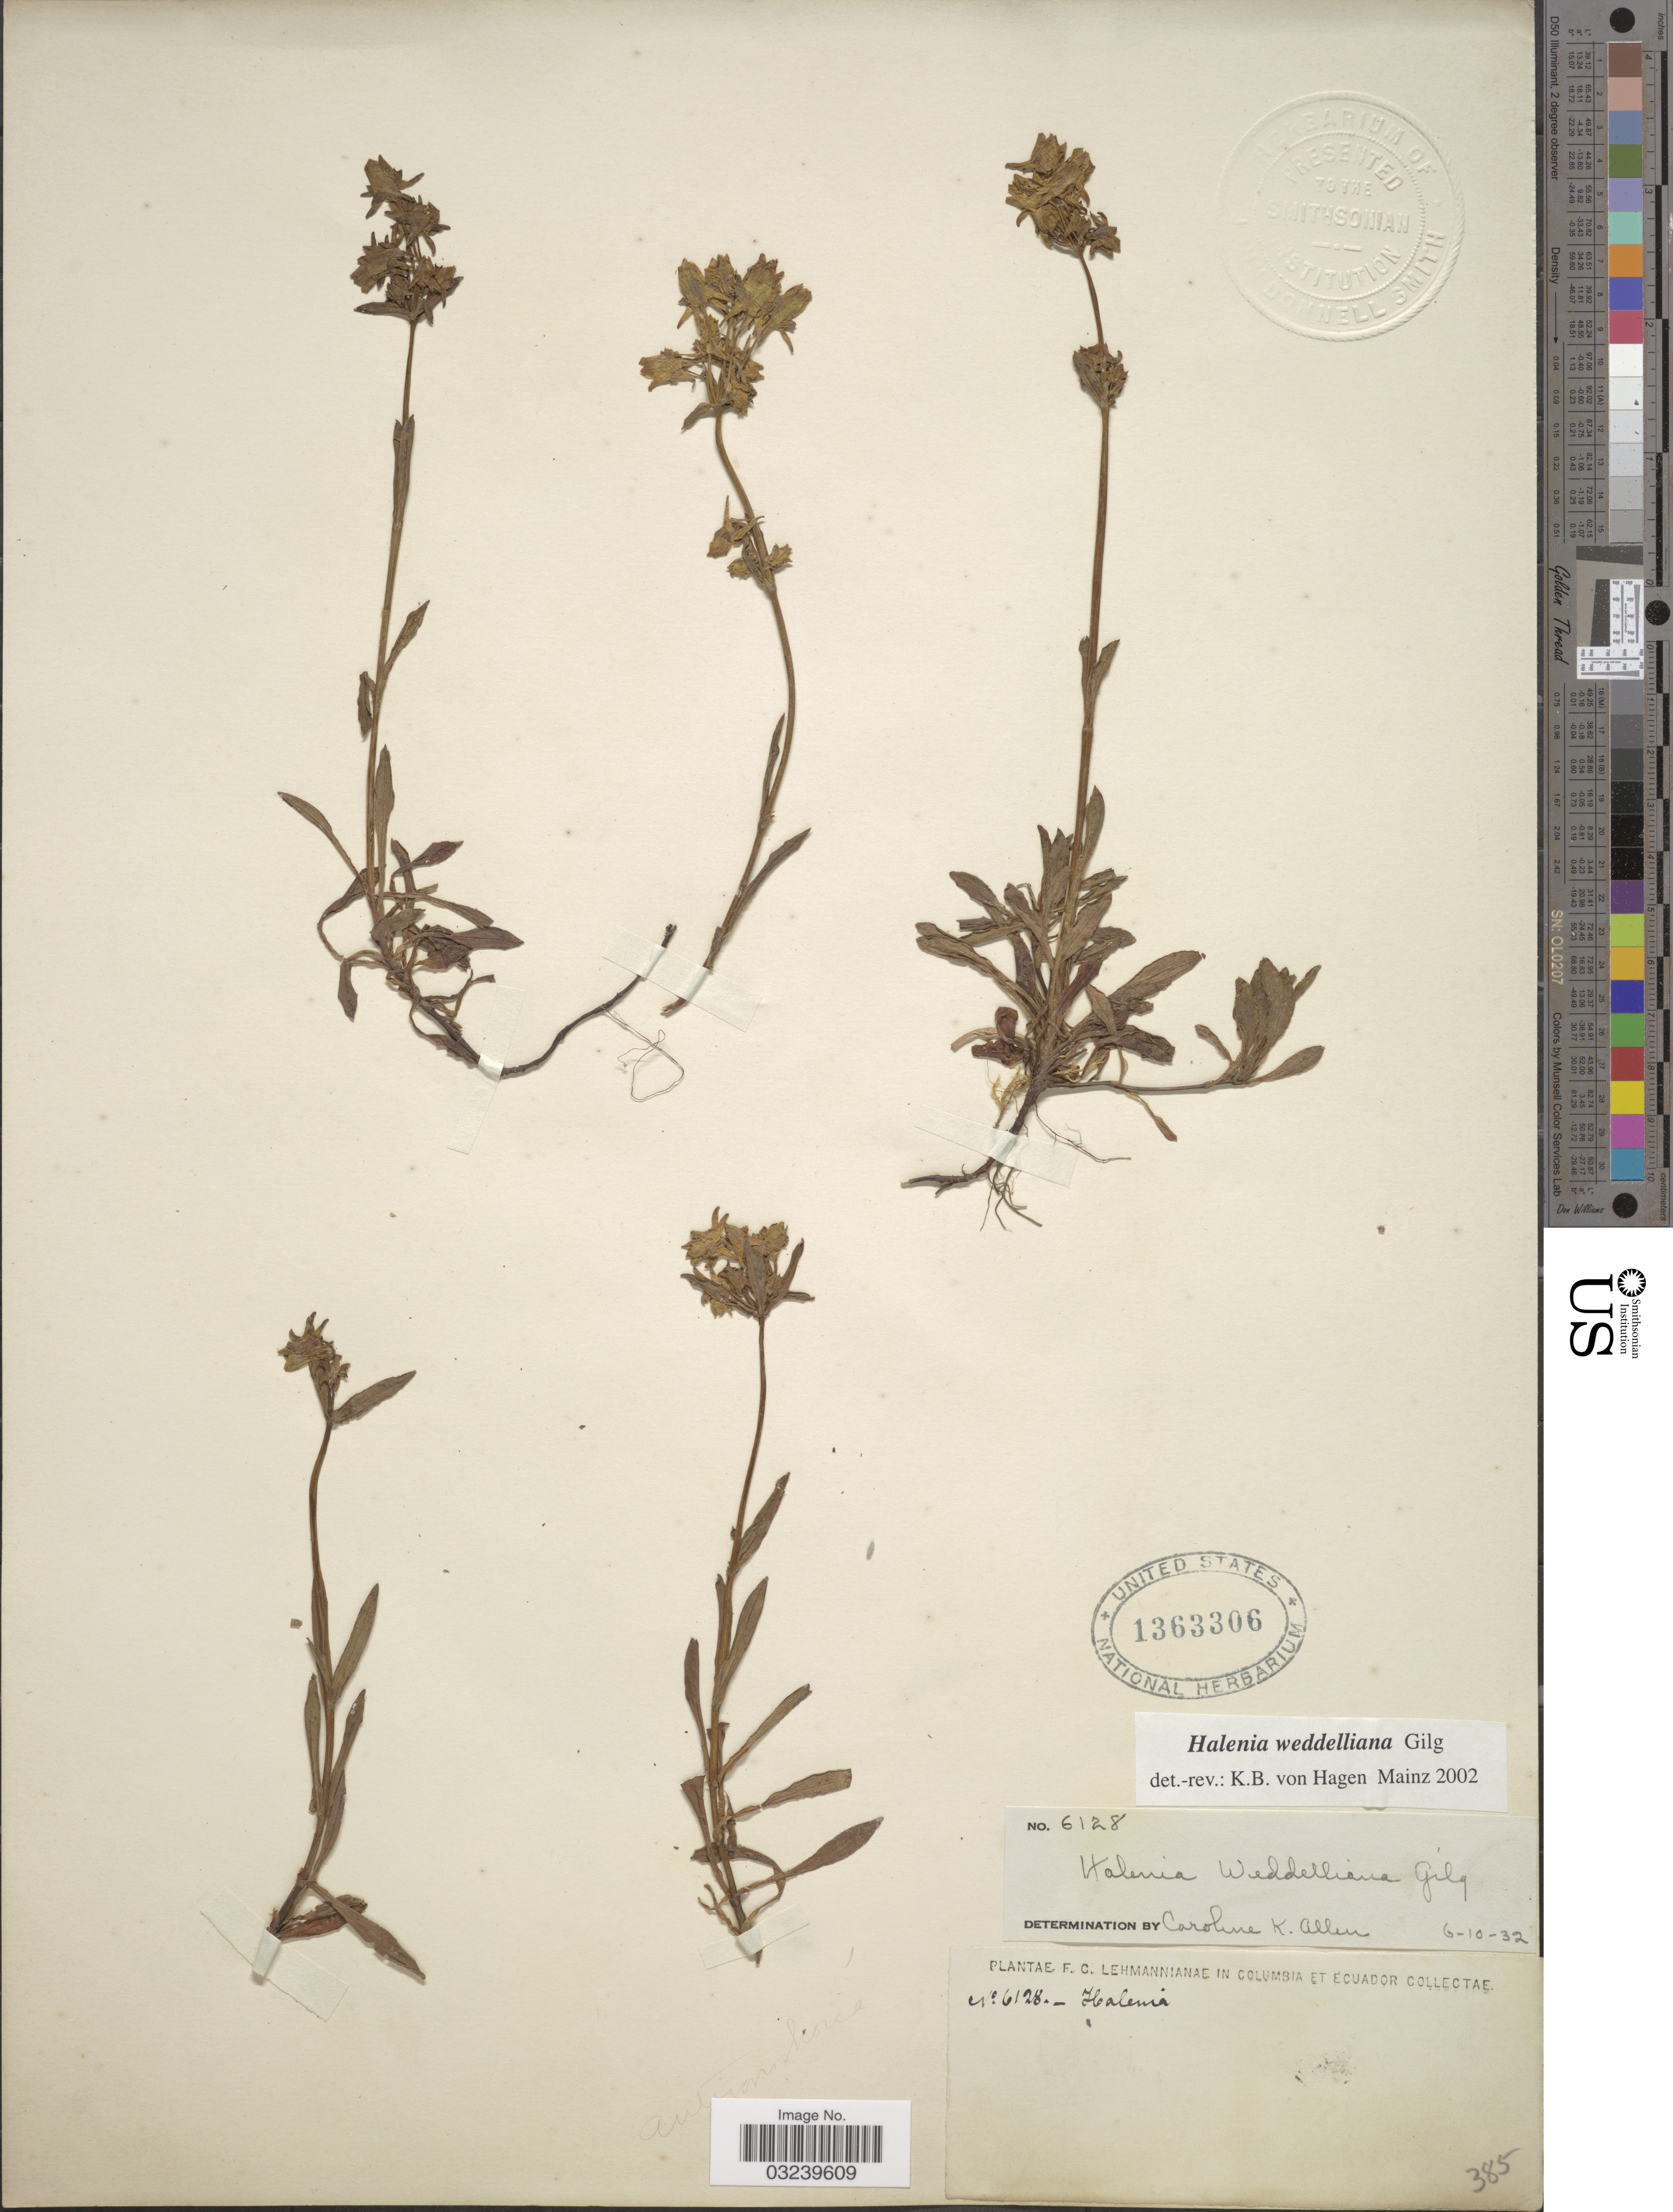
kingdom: Plantae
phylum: Tracheophyta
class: Magnoliopsida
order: Gentianales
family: Gentianaceae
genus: Halenia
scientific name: Halenia weddelliana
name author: Gilg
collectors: F. C. Lehmann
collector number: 6128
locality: Columbia et Ecuador.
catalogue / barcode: US 1363306